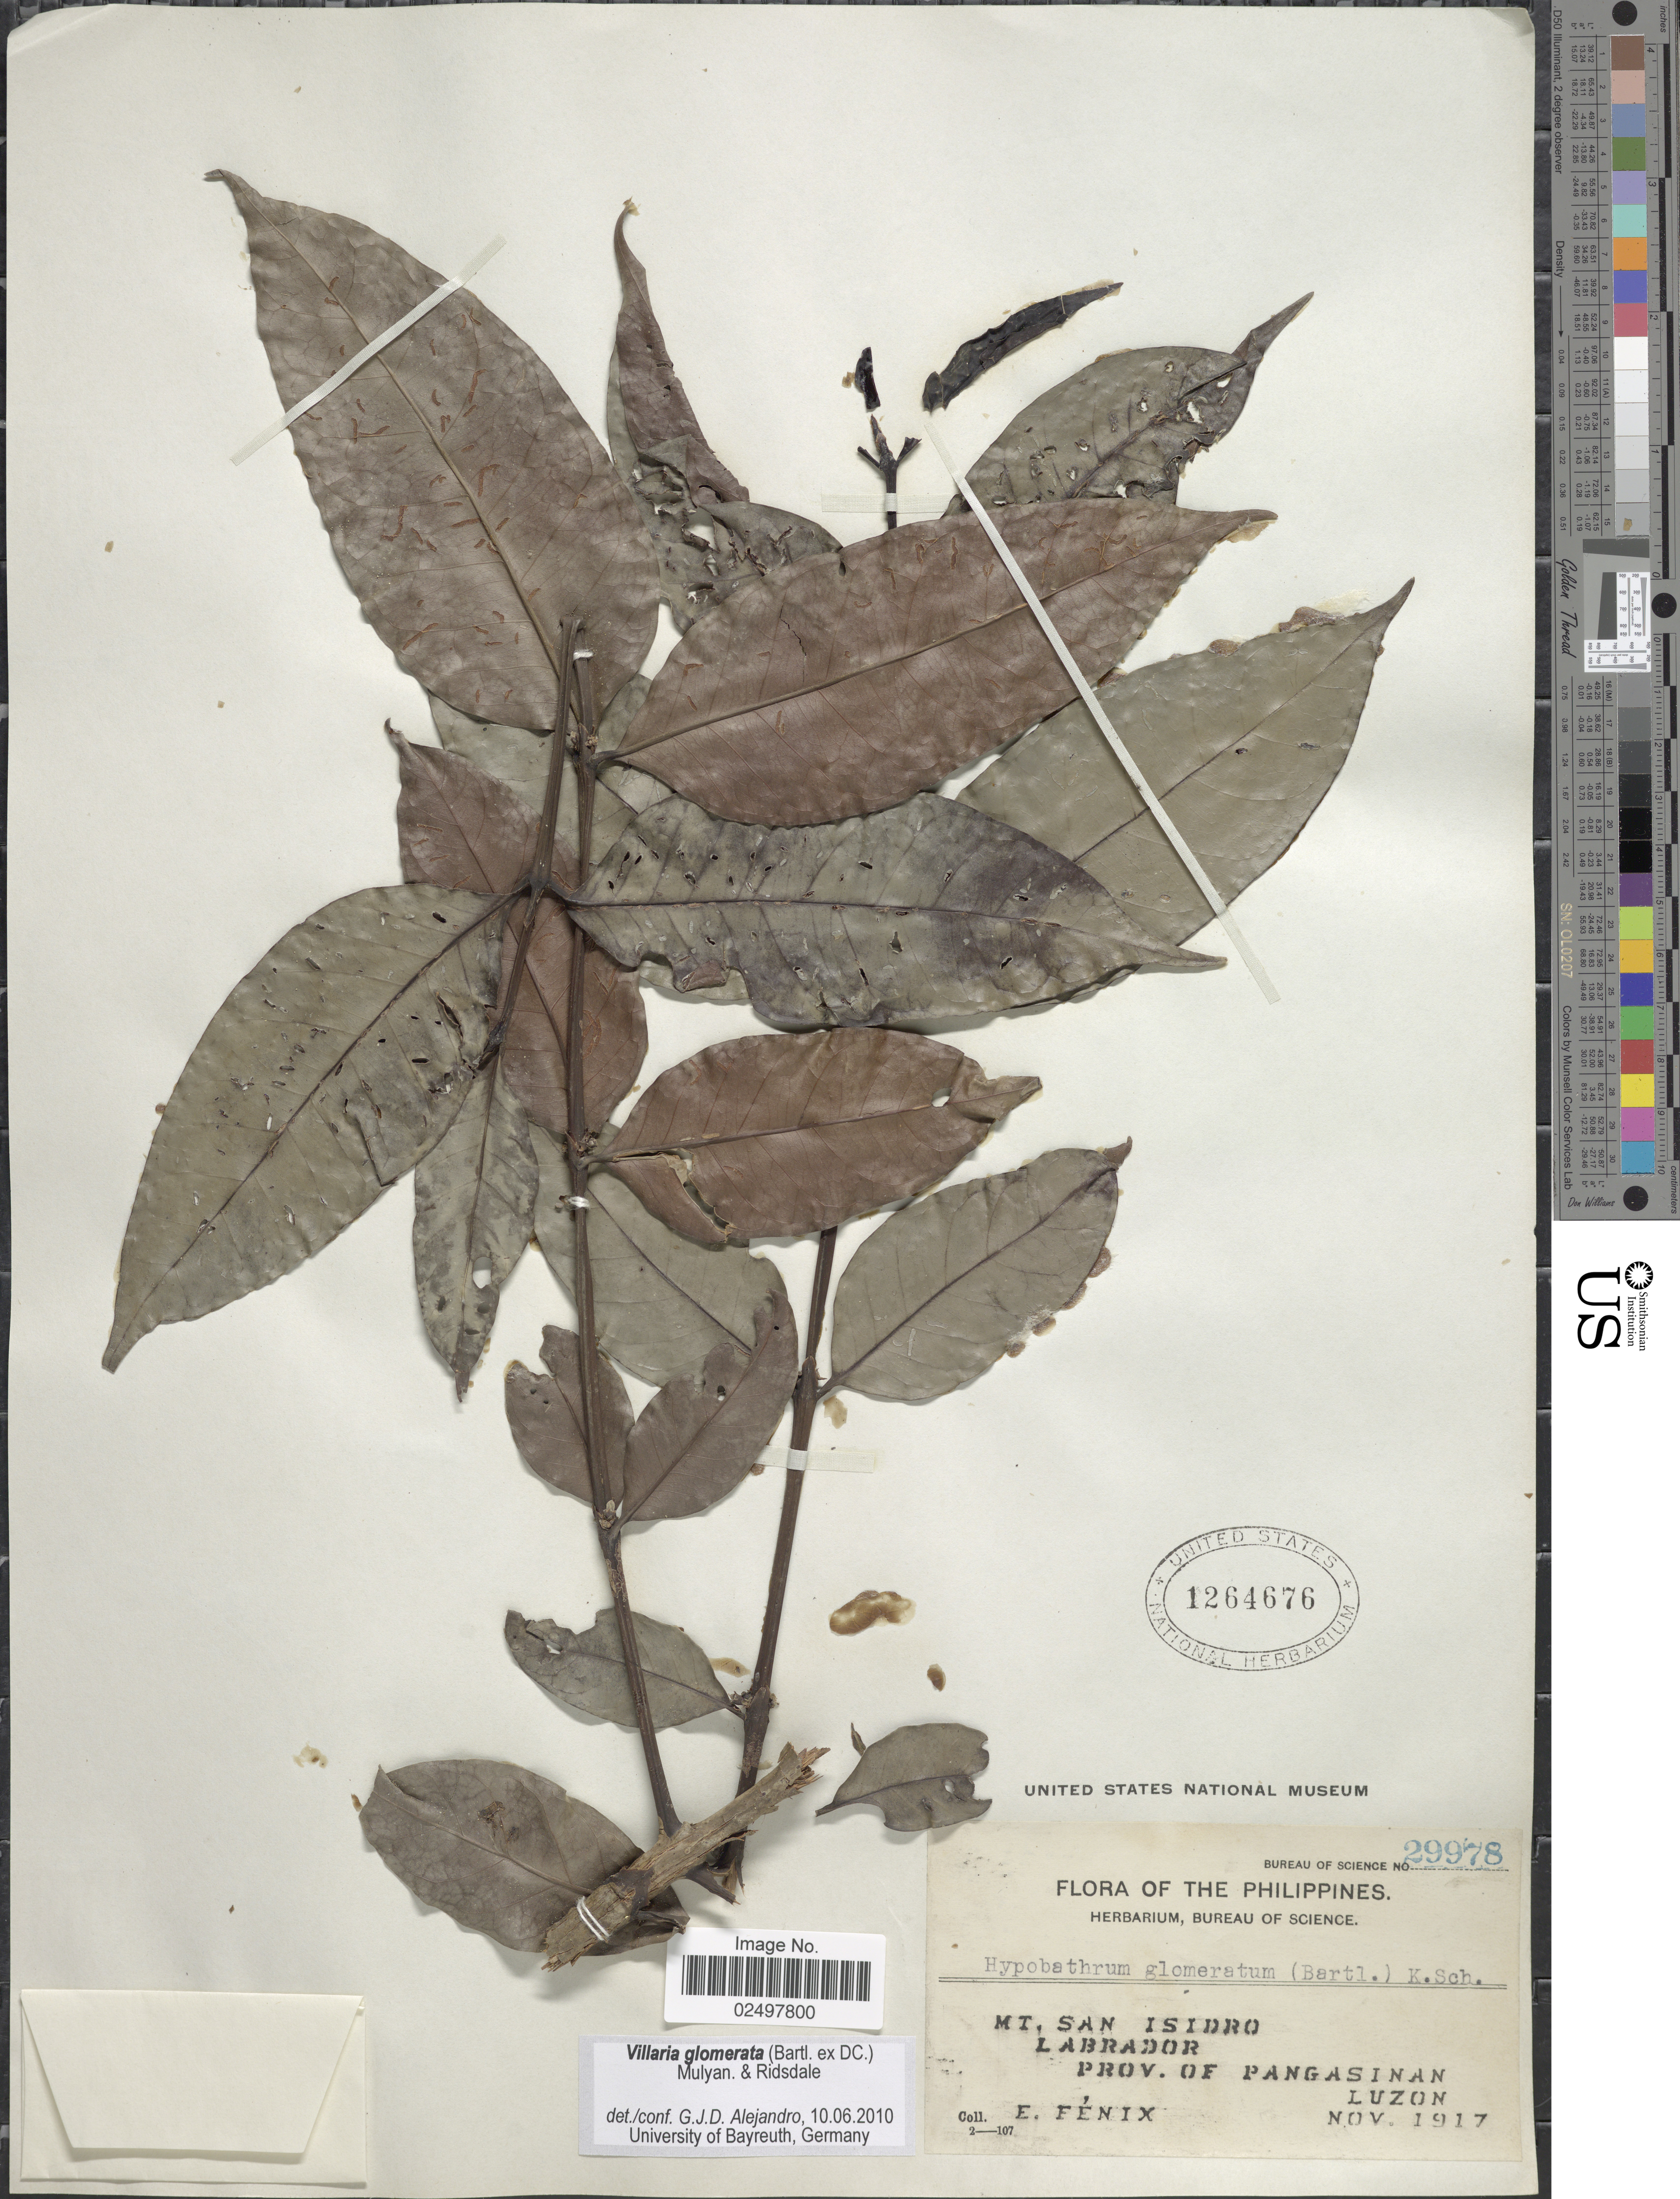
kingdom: Plantae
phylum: Tracheophyta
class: Magnoliopsida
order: Gentianales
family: Rubiaceae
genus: Villaria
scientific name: Villaria glomerata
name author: (Bartl. ex DC.) Mulyan. & Ridsdale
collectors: E. Fénix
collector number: Bureau of Science 29978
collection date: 1917-11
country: Philippines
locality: Mt. San Isidro, Labrador, Prov. Pangasinan, Luzon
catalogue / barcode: US 1264676